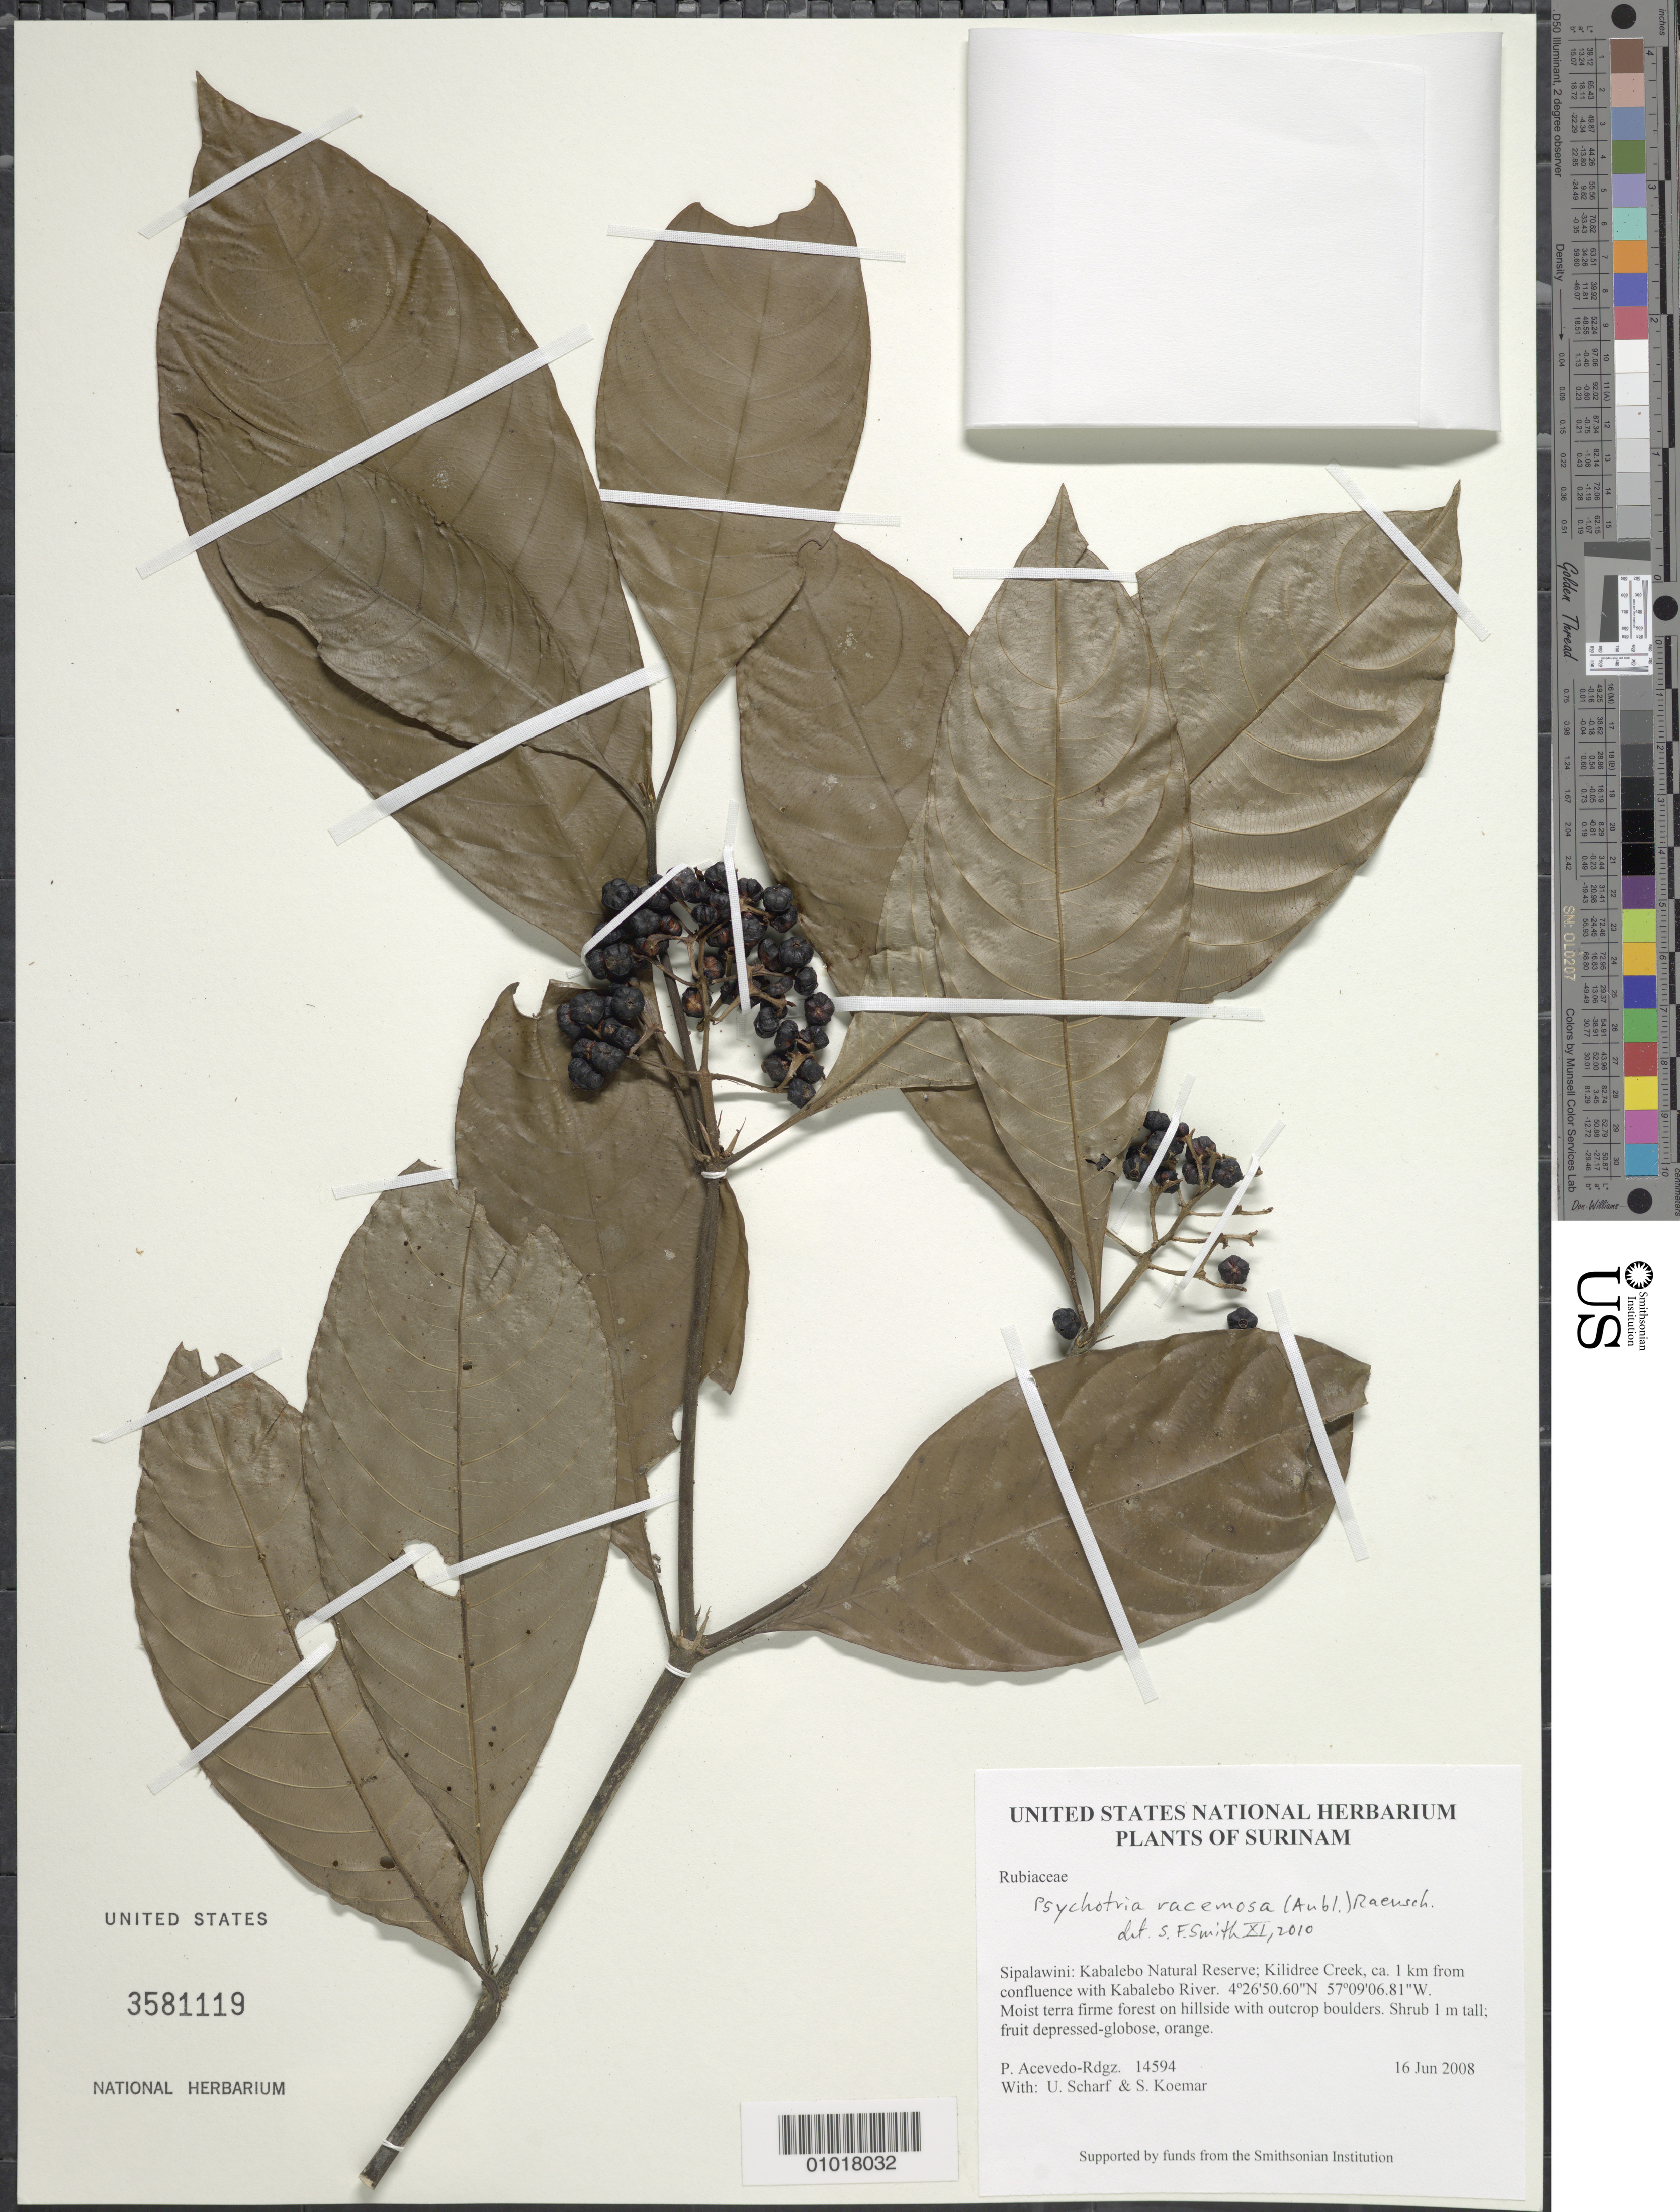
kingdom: Plantae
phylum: Tracheophyta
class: Magnoliopsida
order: Gentianales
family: Rubiaceae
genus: Palicourea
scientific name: Palicourea racemosa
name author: (Aubl.) Borhidi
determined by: Kirkbride, J. H., Jr.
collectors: P. Acevedo-Rodr., U. Scharf & S. Koemar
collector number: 14594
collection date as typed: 16 Jun 2008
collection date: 2008-06-16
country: Suriname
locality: Sipalawini: Kabalebo Natural Reserve; Kilidree Creek, ca. 1 km from confluence with Kabalebo River.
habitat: Moist terra firme forest on hillside with outcrop boulders.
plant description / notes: NY, K, MO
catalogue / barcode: US 3581119